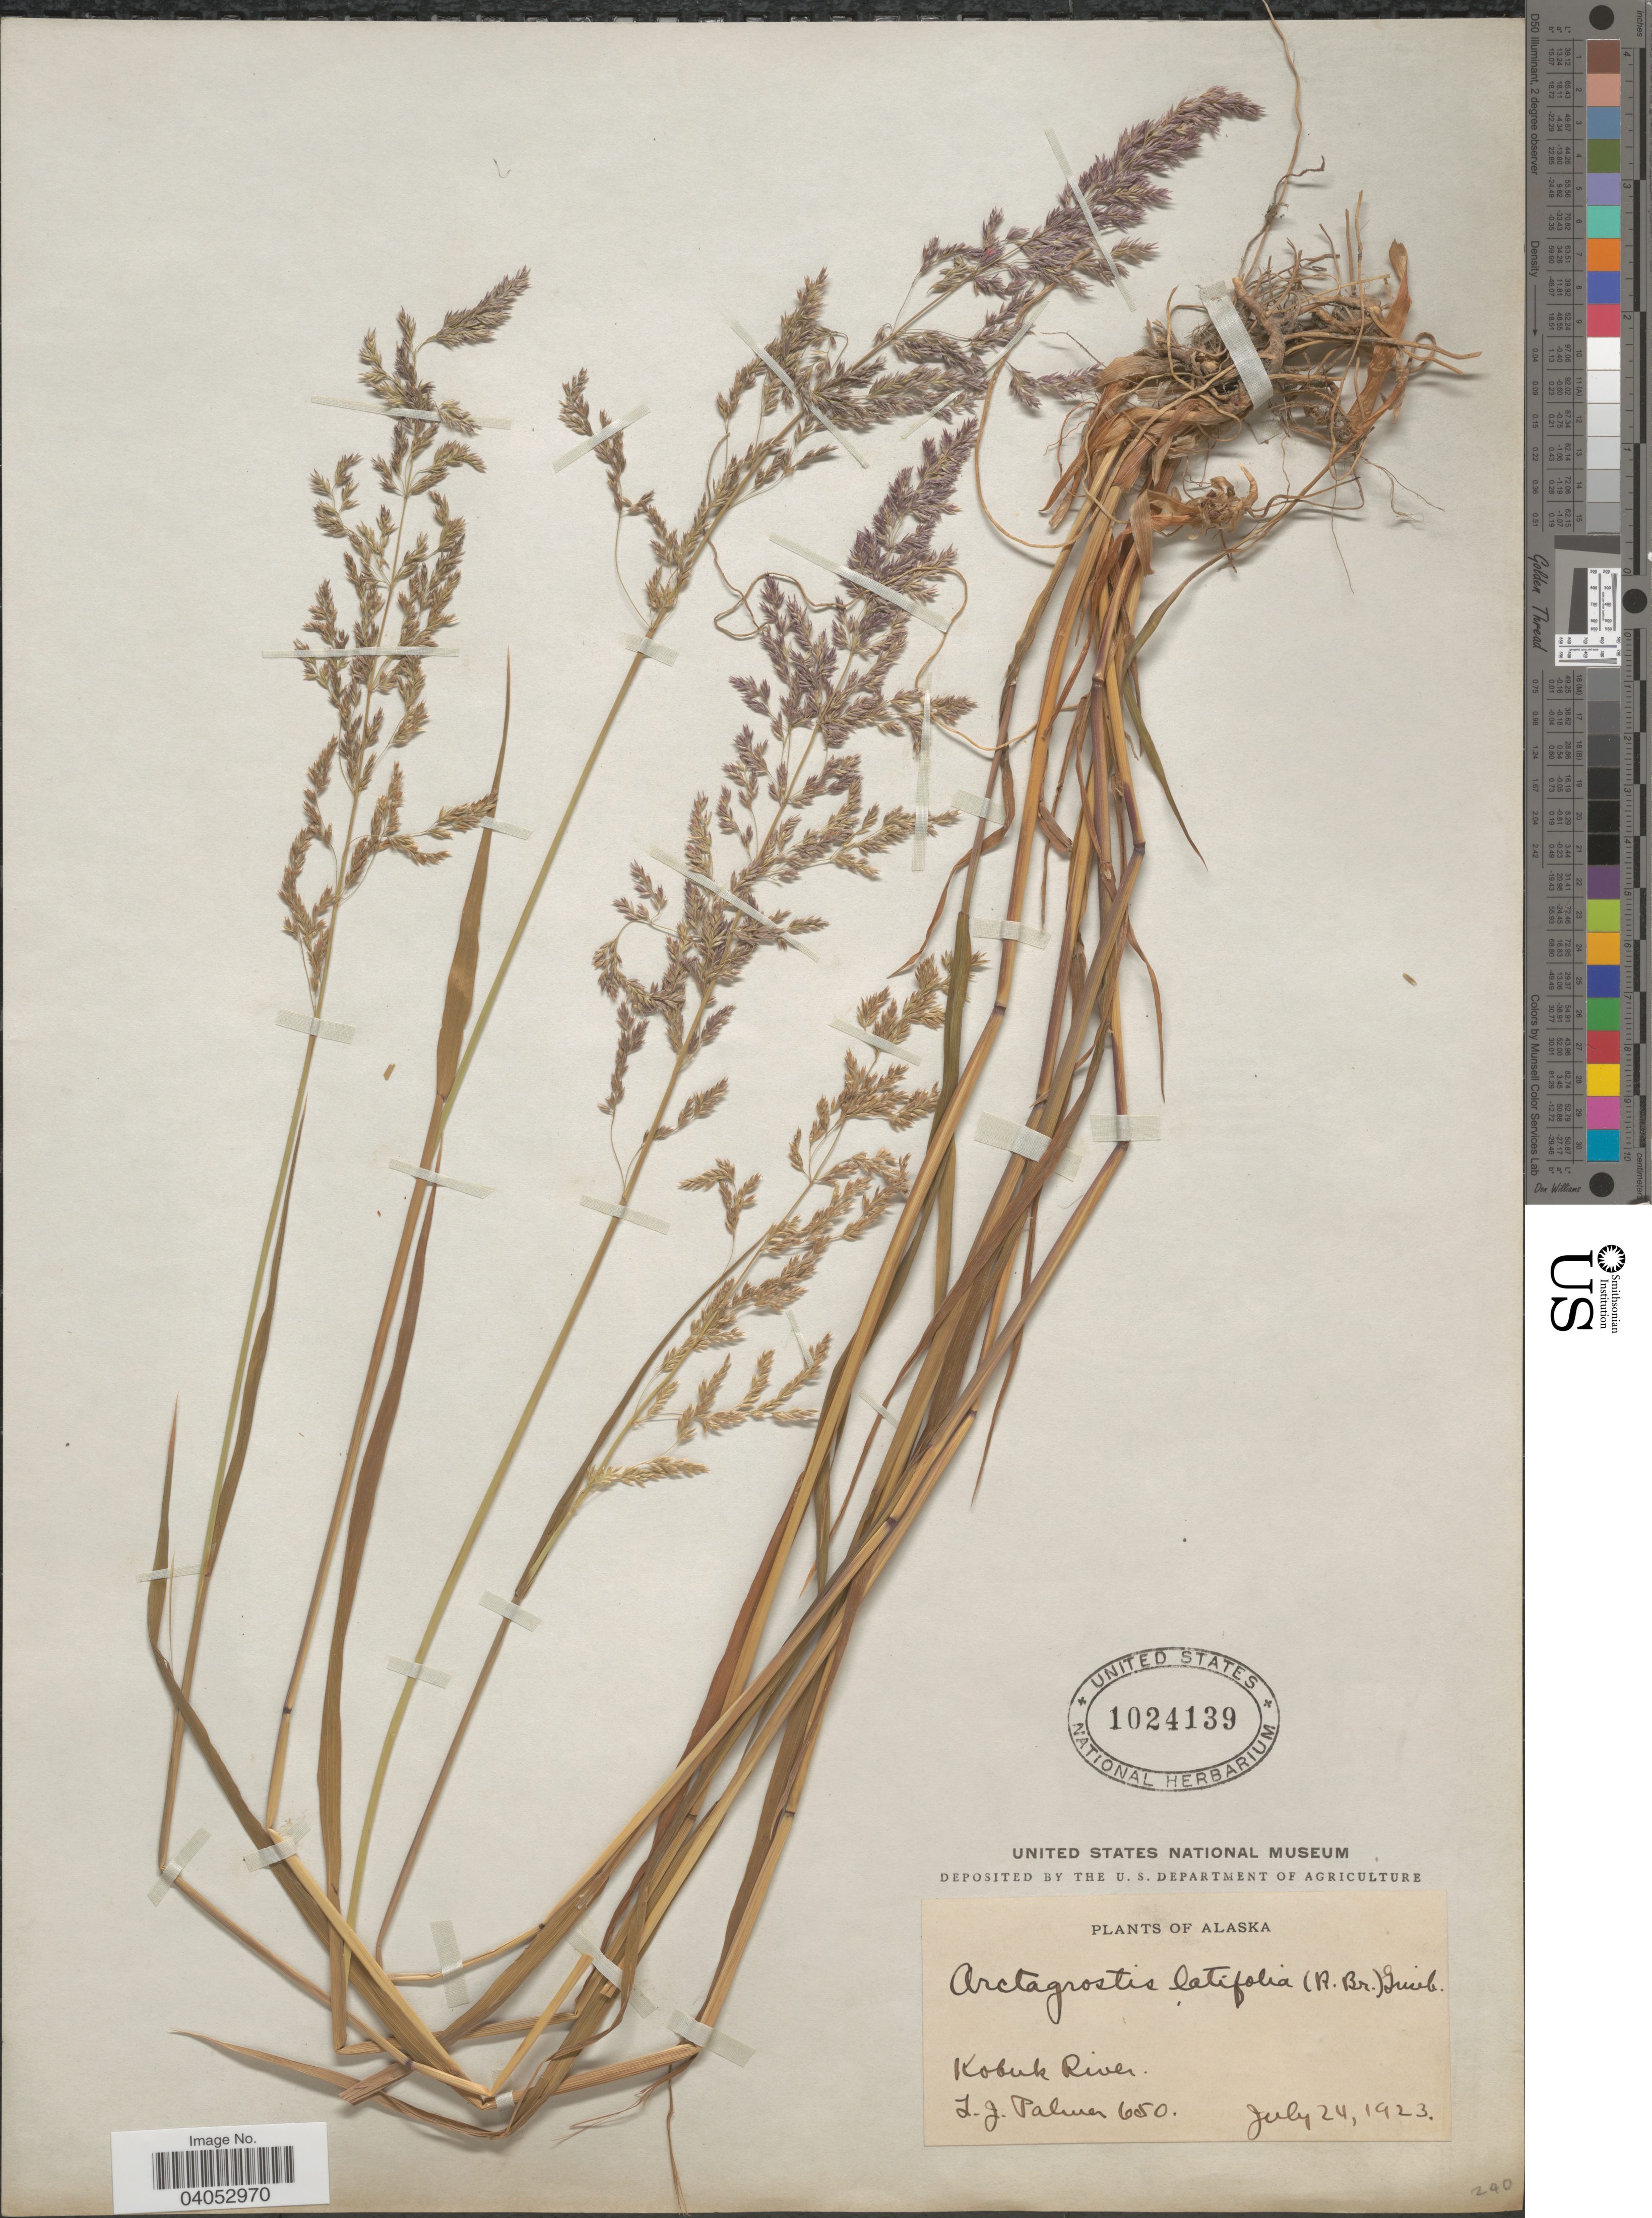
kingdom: Plantae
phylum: Tracheophyta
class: Liliopsida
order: Poales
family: Poaceae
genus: Arctagrostis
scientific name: Arctagrostis latifolia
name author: (R. Br.) Griseb.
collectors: L. J. Palmer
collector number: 650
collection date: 1923-07-24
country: United States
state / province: Alaska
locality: Kobuk River.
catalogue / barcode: US 1024139